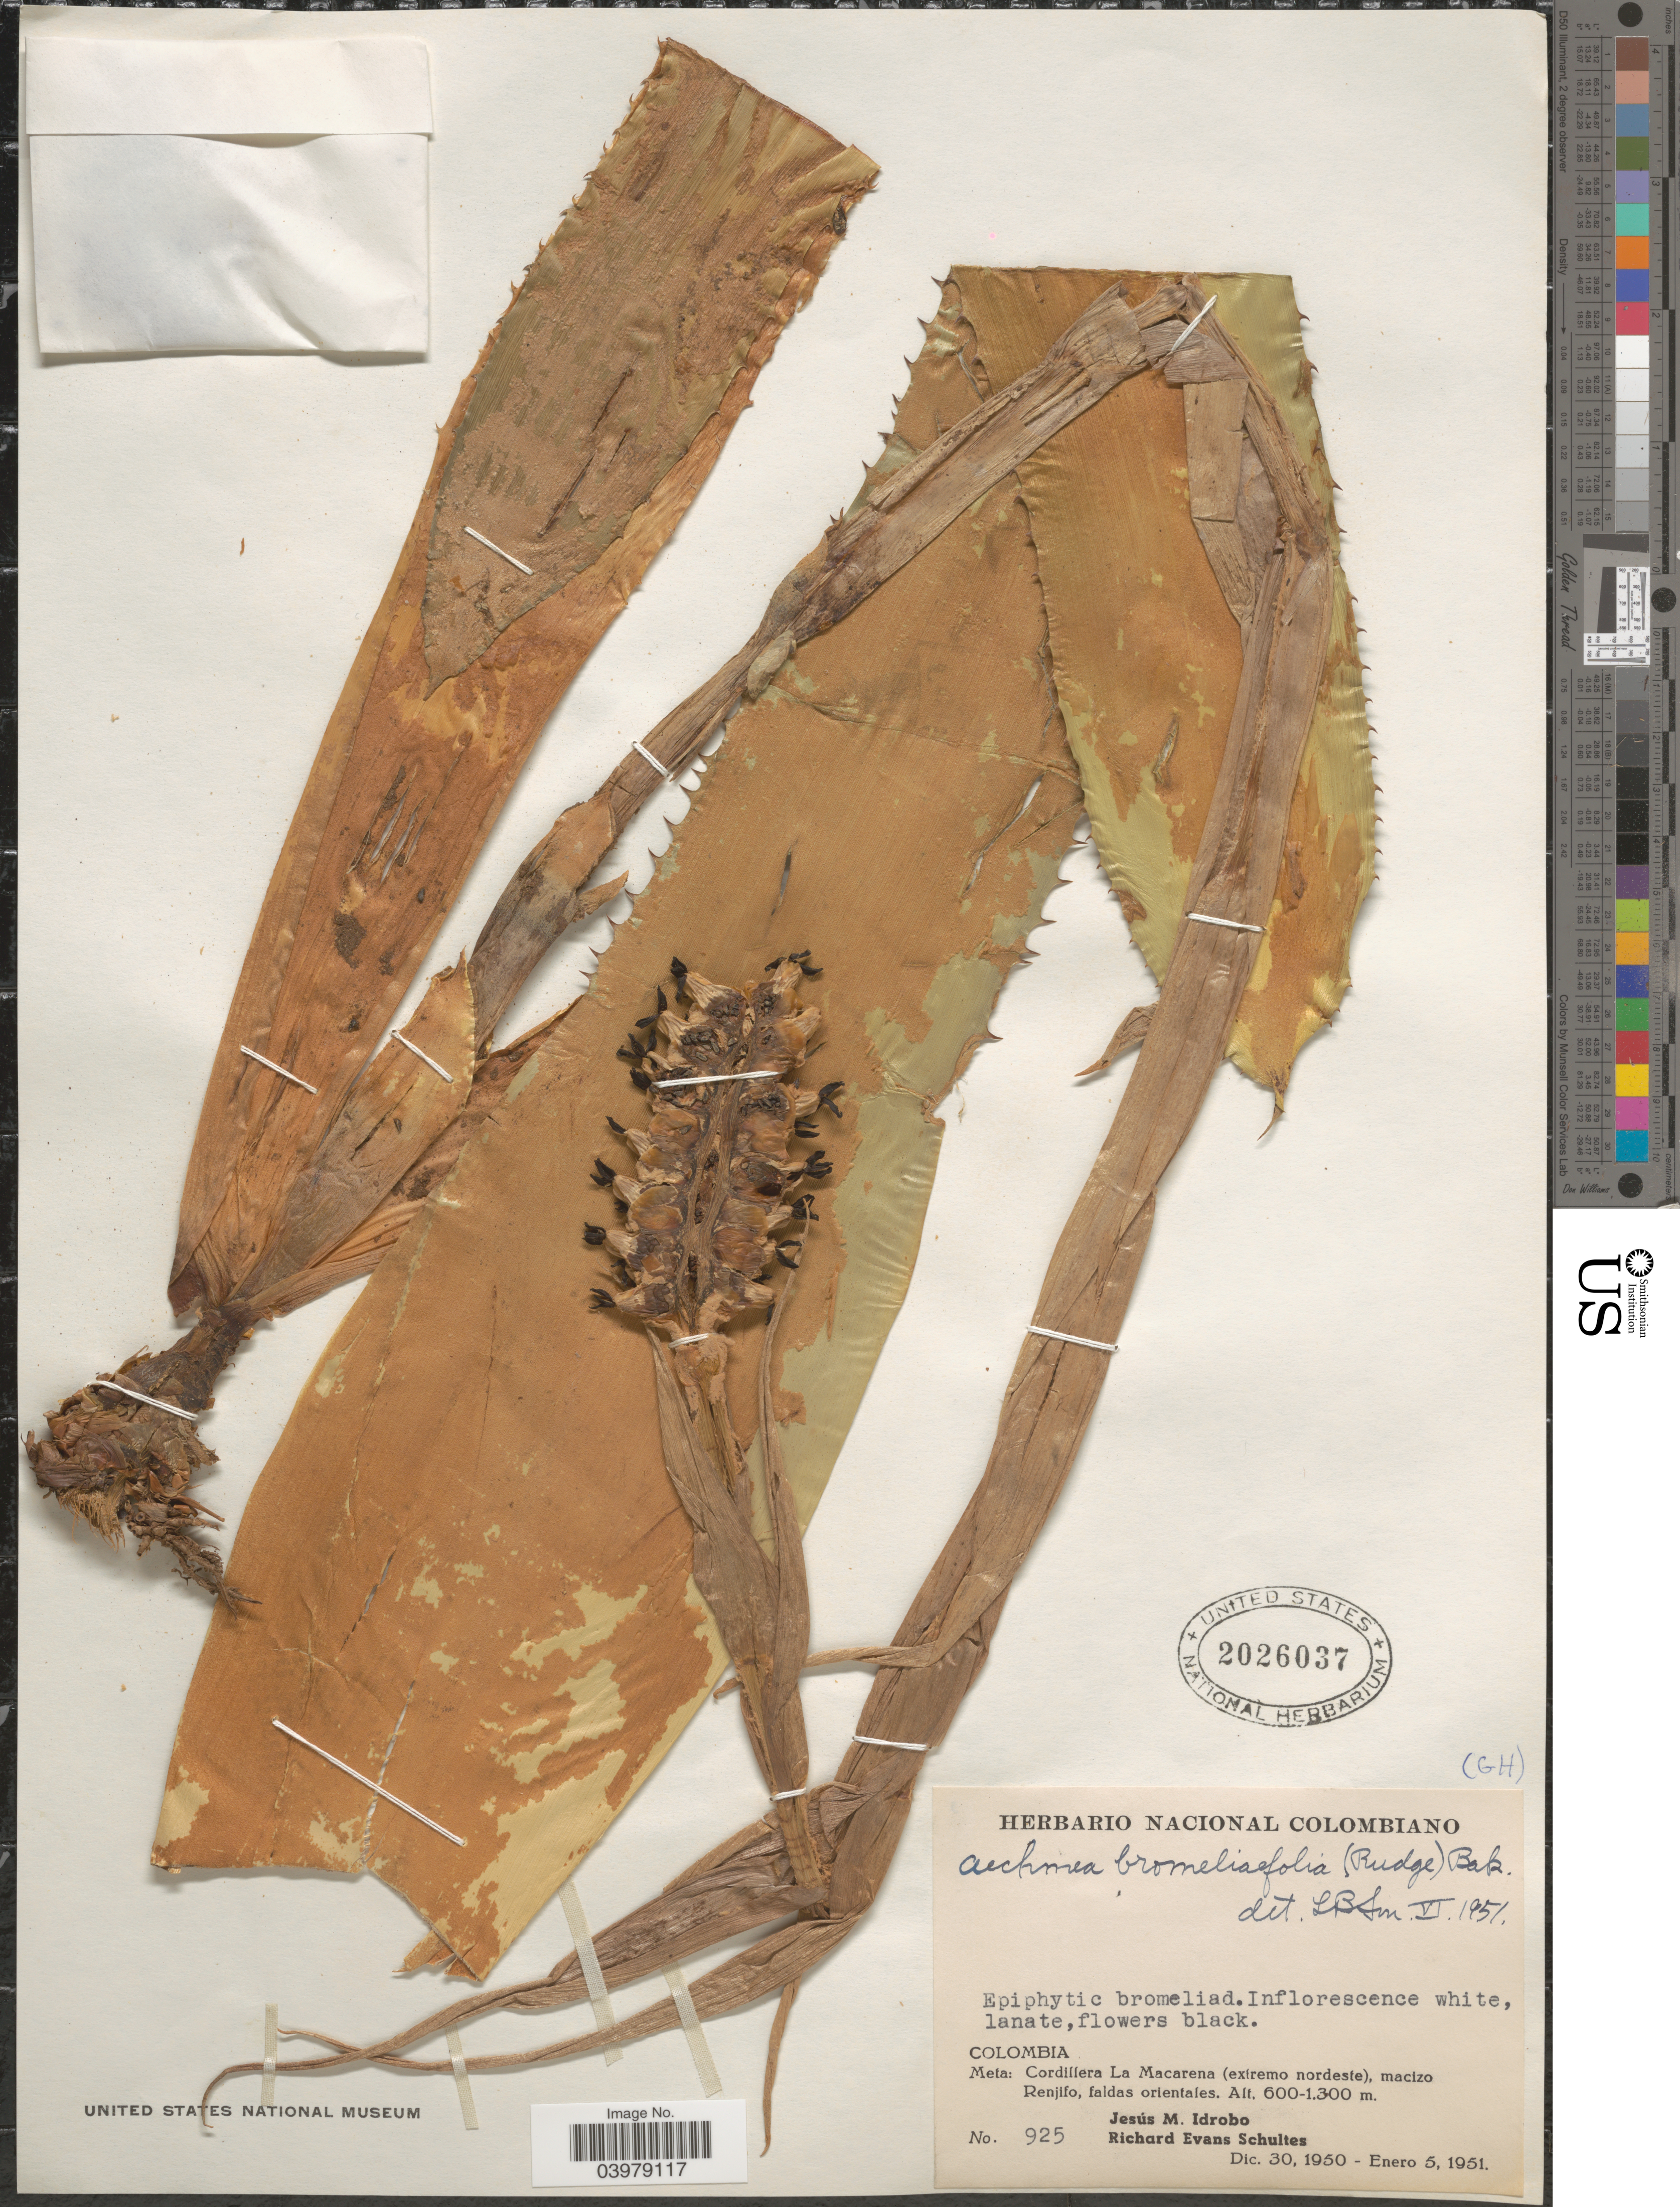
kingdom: Plantae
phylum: Tracheophyta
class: Liliopsida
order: Poales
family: Bromeliaceae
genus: Aechmea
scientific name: Aechmea bromeliifolia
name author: (Rudge) Baker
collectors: J. M. Idrobo & R. E. Schultes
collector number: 925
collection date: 1950-12-30/1951-01-05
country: Colombia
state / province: Meta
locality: Cordillera La Macarena (extremo nordeste), macizo Renjifo, faldas orientales.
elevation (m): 600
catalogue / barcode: US 2026037